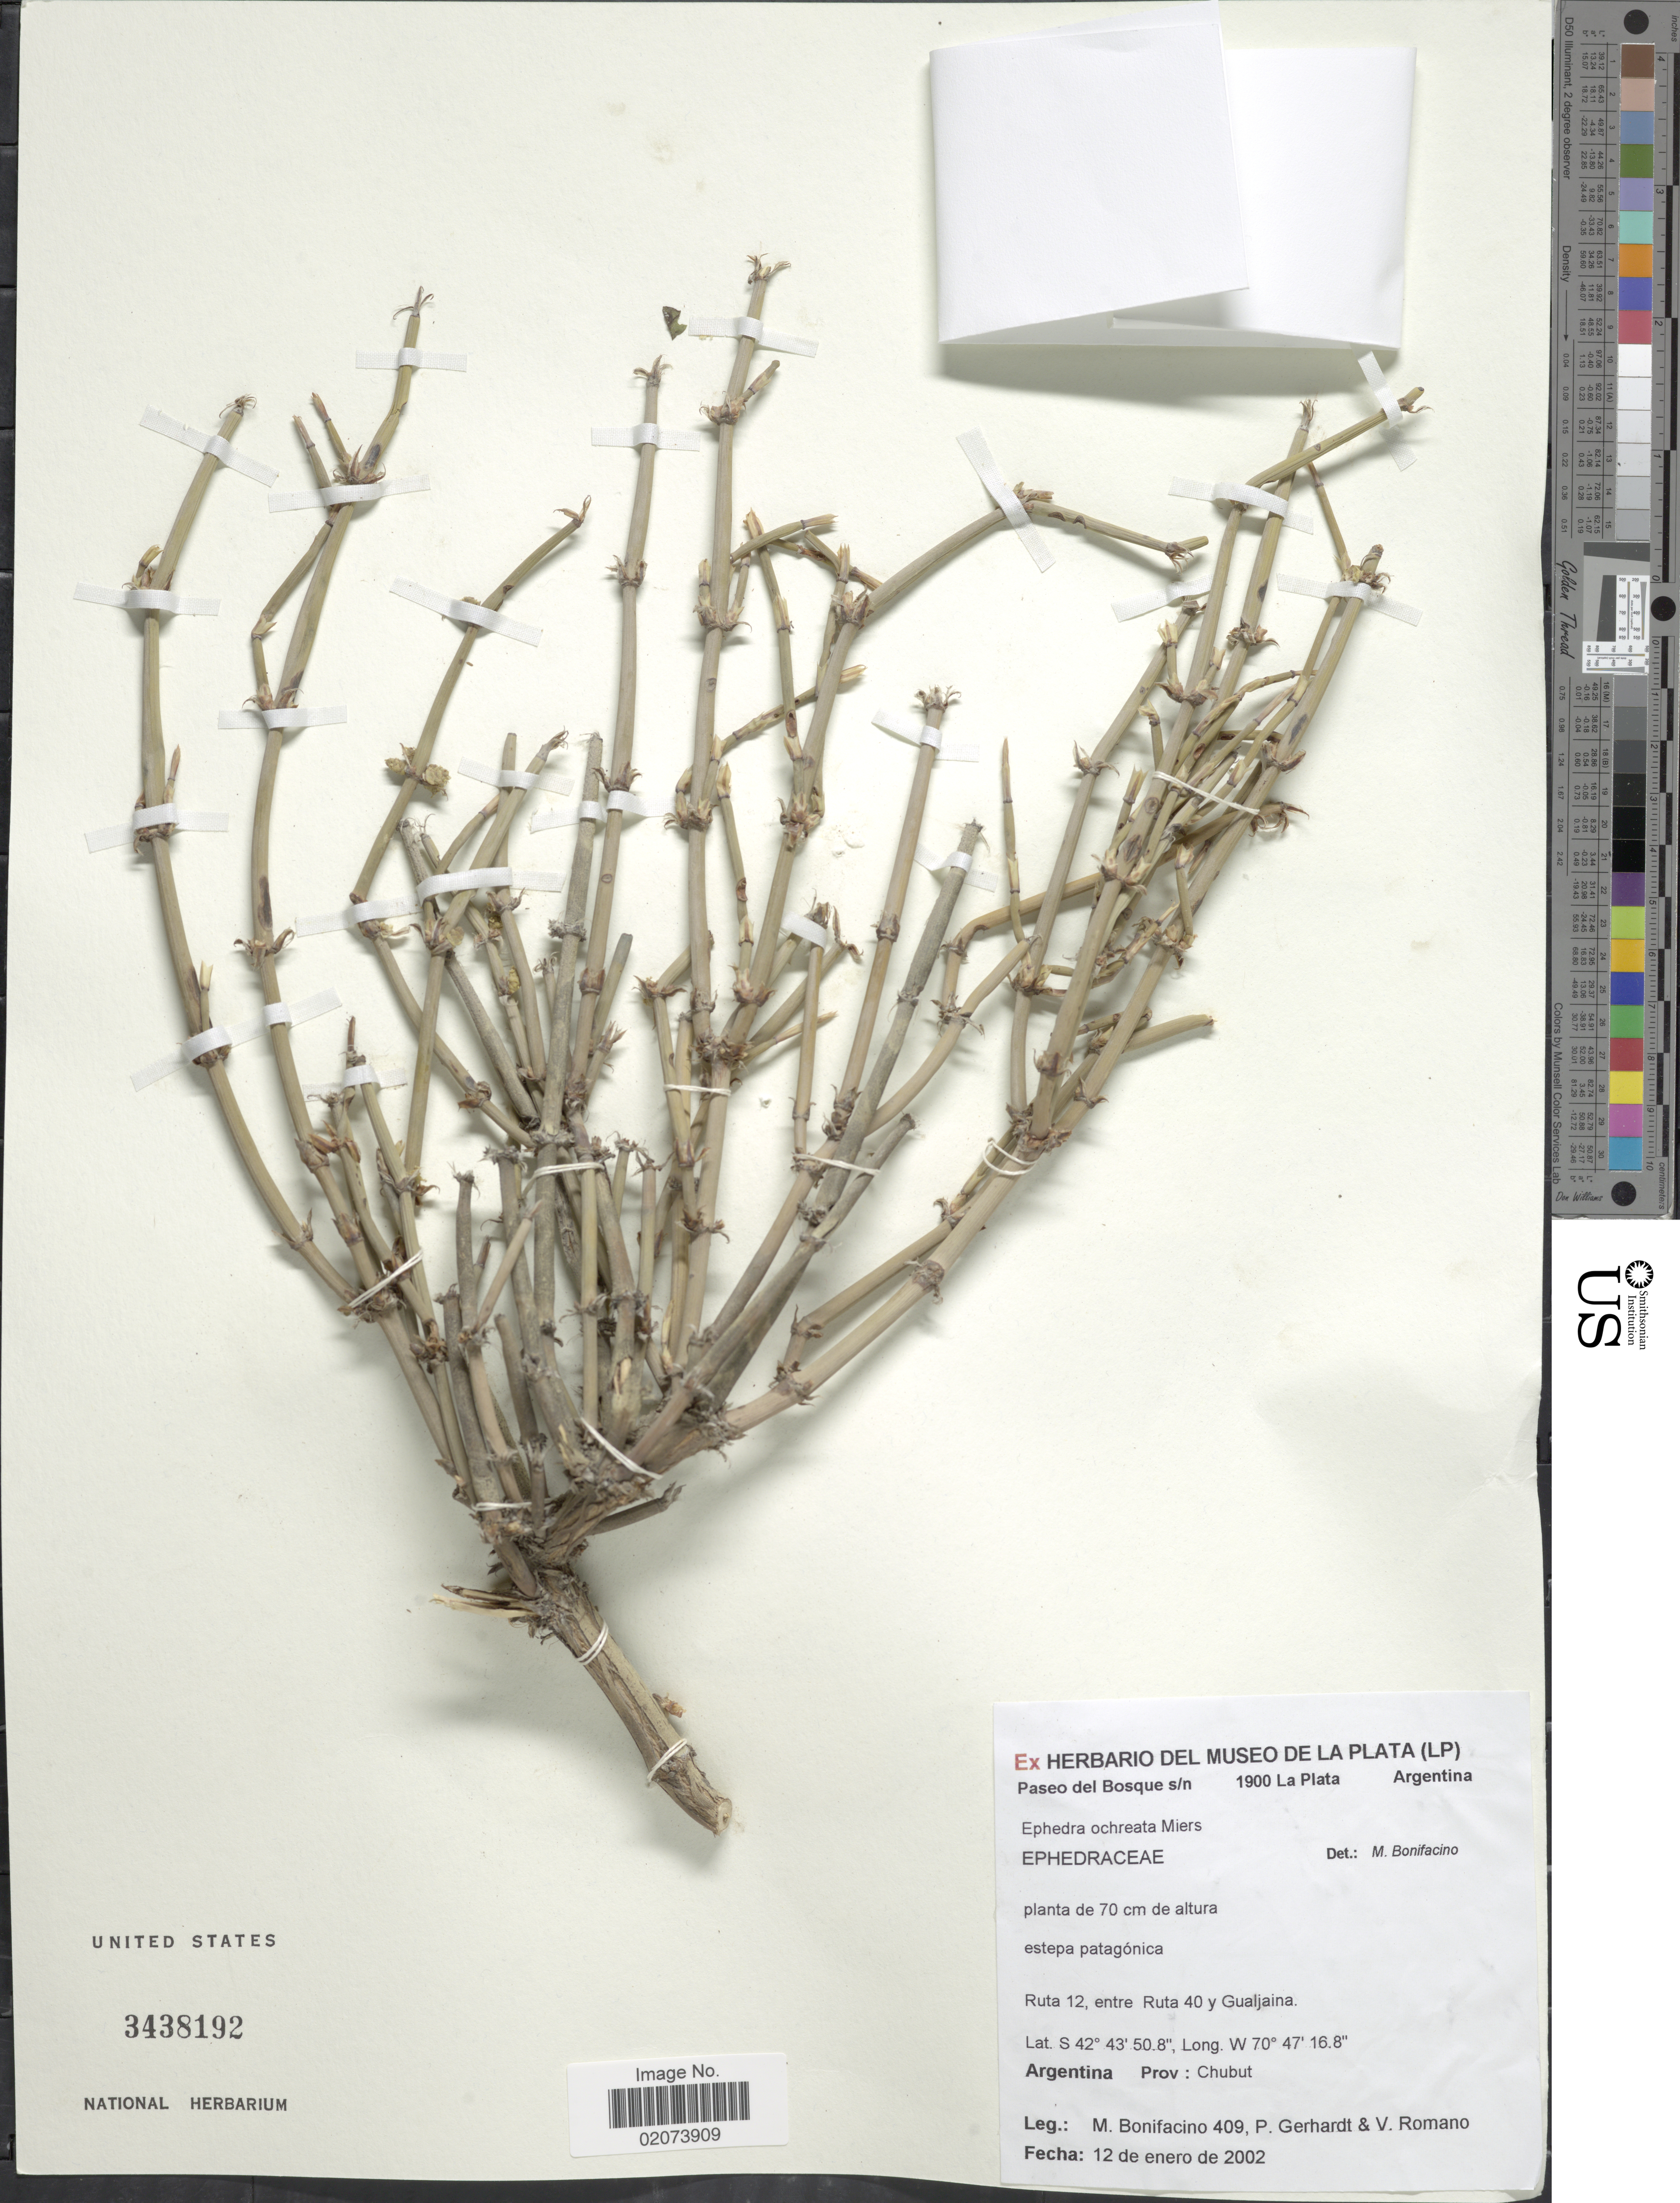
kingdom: Plantae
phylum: Tracheophyta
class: Gnetopsida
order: Ephedrales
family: Ephedraceae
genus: Ephedra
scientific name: Ephedra ochreata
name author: Miers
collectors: M. Bonifacino, P. Gerhardt & V. Romano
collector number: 0409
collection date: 2002-01-12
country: Argentina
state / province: Chubut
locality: Ruta 12, entre Ruta 40 y Gualjaina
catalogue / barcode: US 3438192